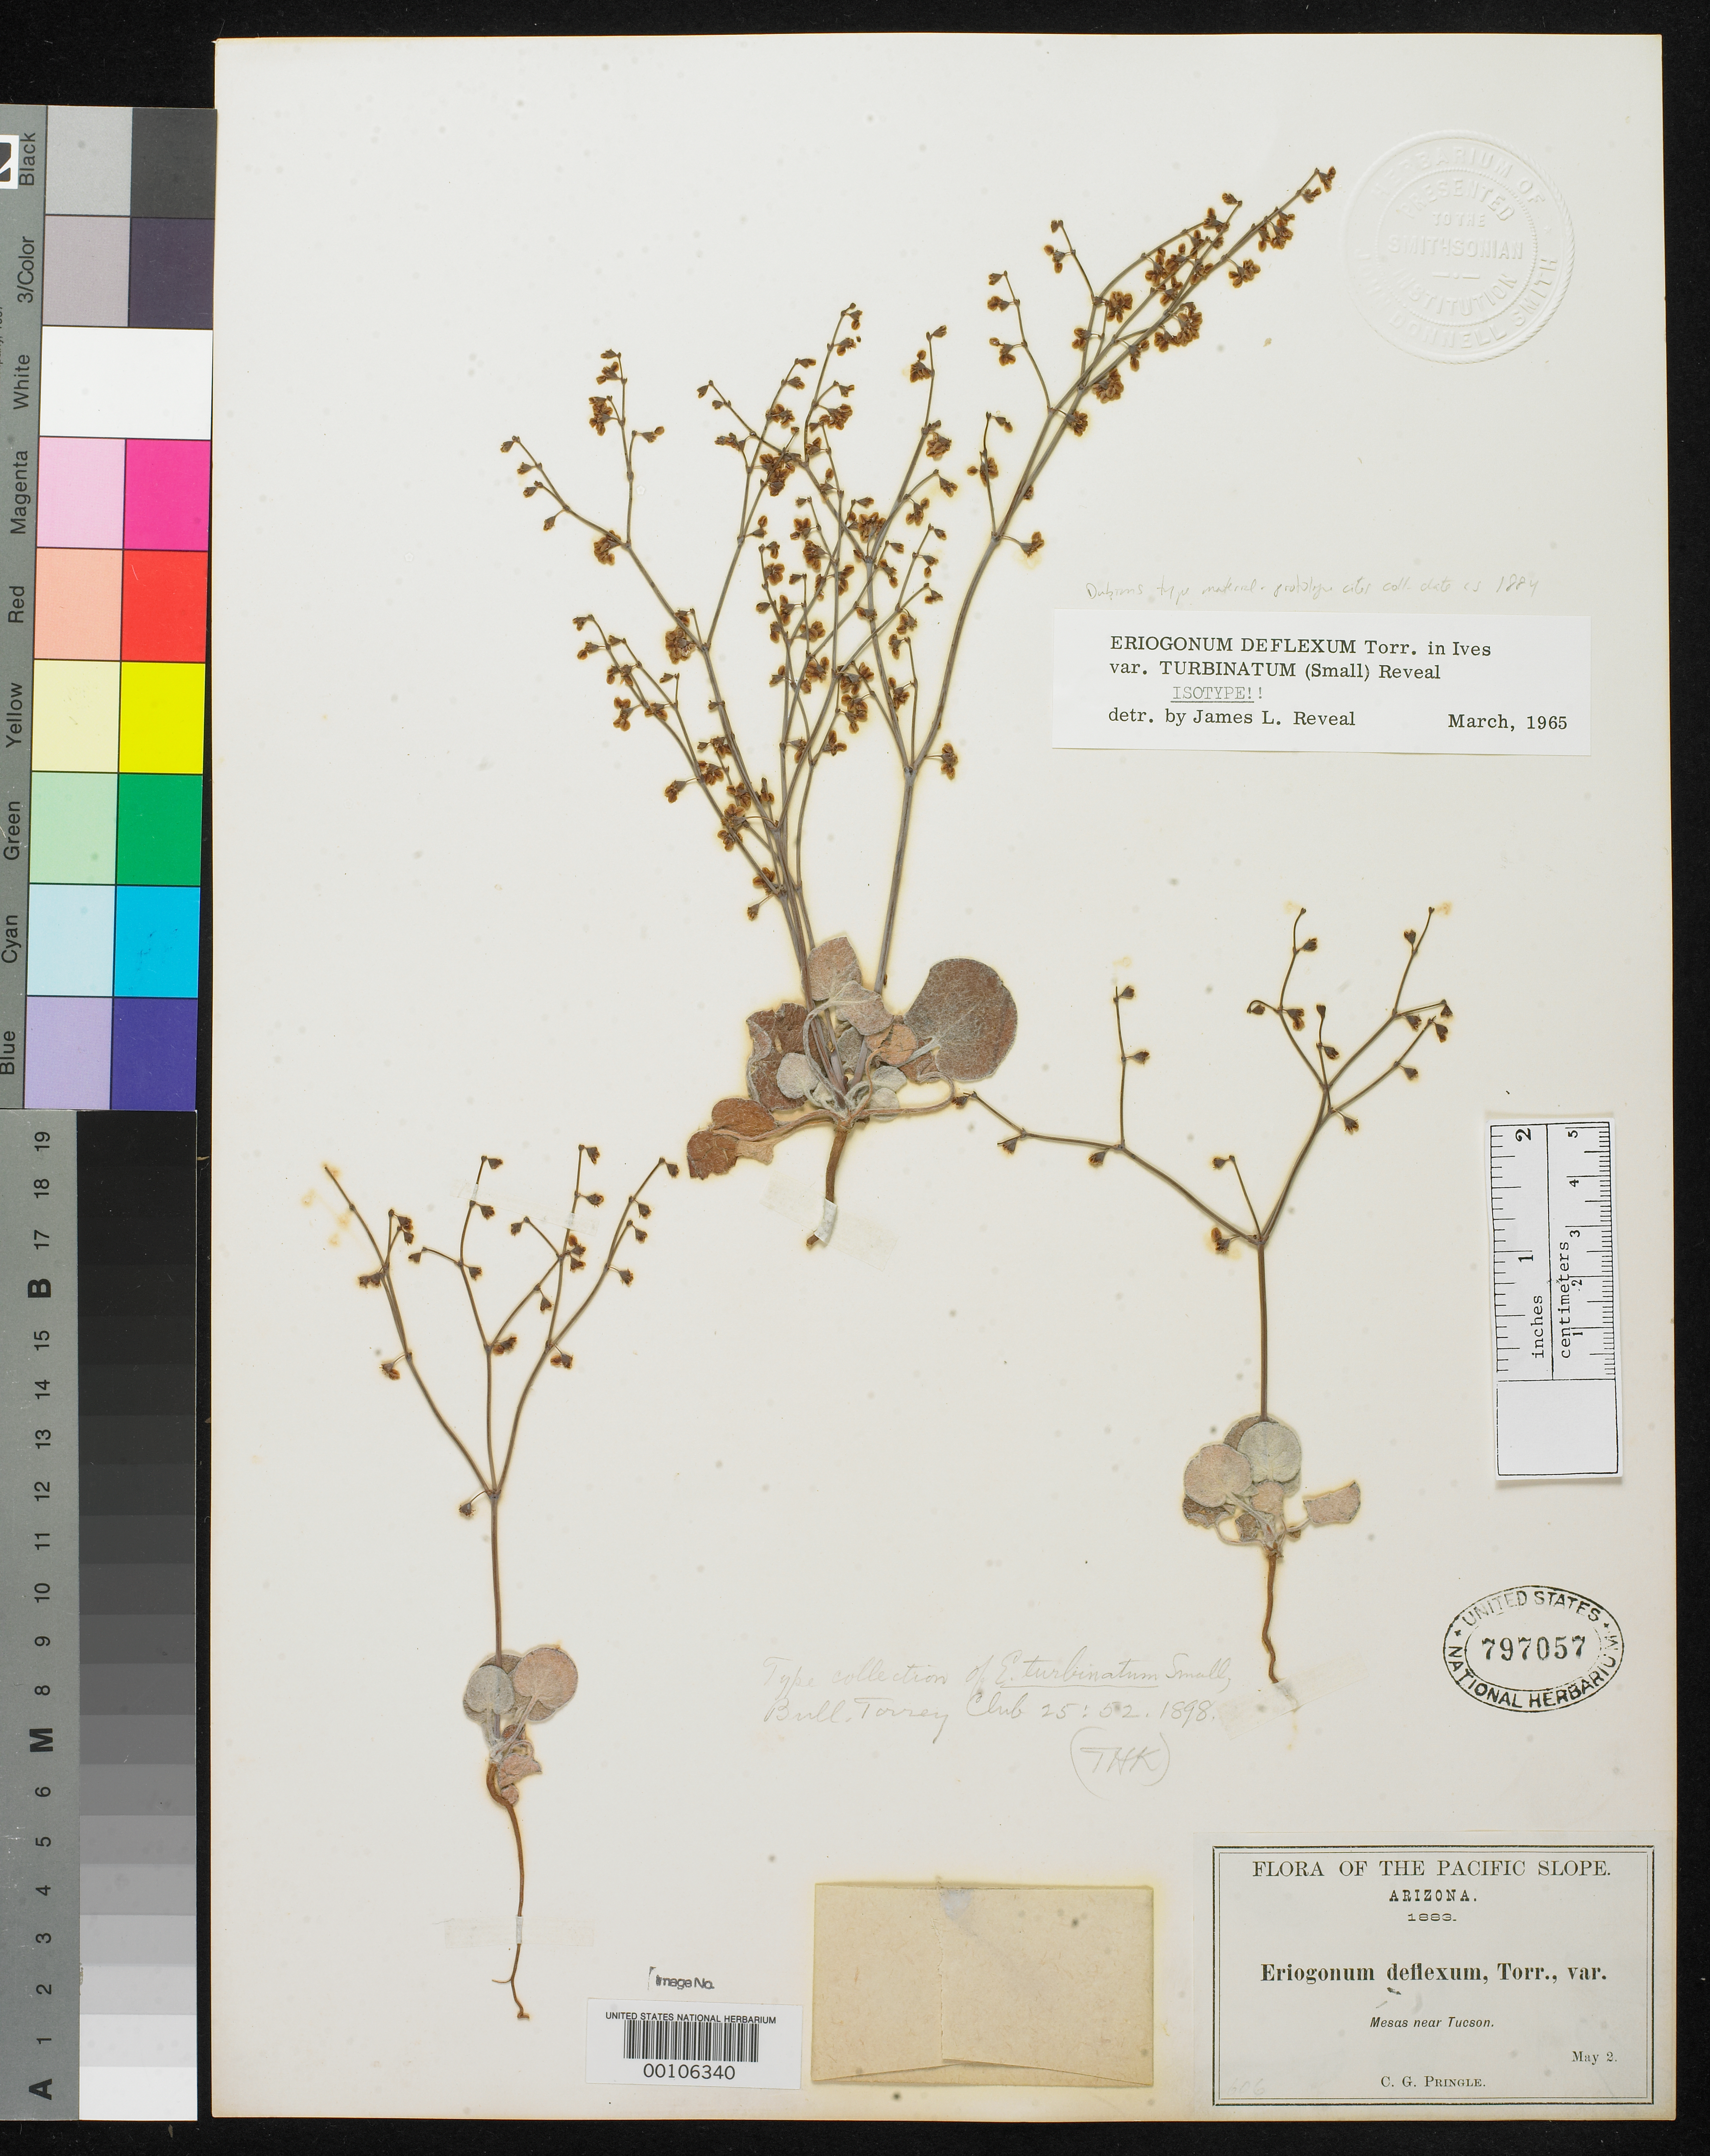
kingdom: Plantae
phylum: Tracheophyta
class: Magnoliopsida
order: Caryophyllales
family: Polygonaceae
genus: Eriogonum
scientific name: Eriogonum turbinatum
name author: Small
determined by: Reveal, J. L.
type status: Possible Isotype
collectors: C. G. Pringle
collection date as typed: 02 May 1883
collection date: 1883-05-02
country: United States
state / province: Arizona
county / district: Pima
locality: Tucson.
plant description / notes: Dubiously type material; protologue (and collection at NY annotated as holotype by Reveal) cite collection date as May 2, 1884.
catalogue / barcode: US 797057